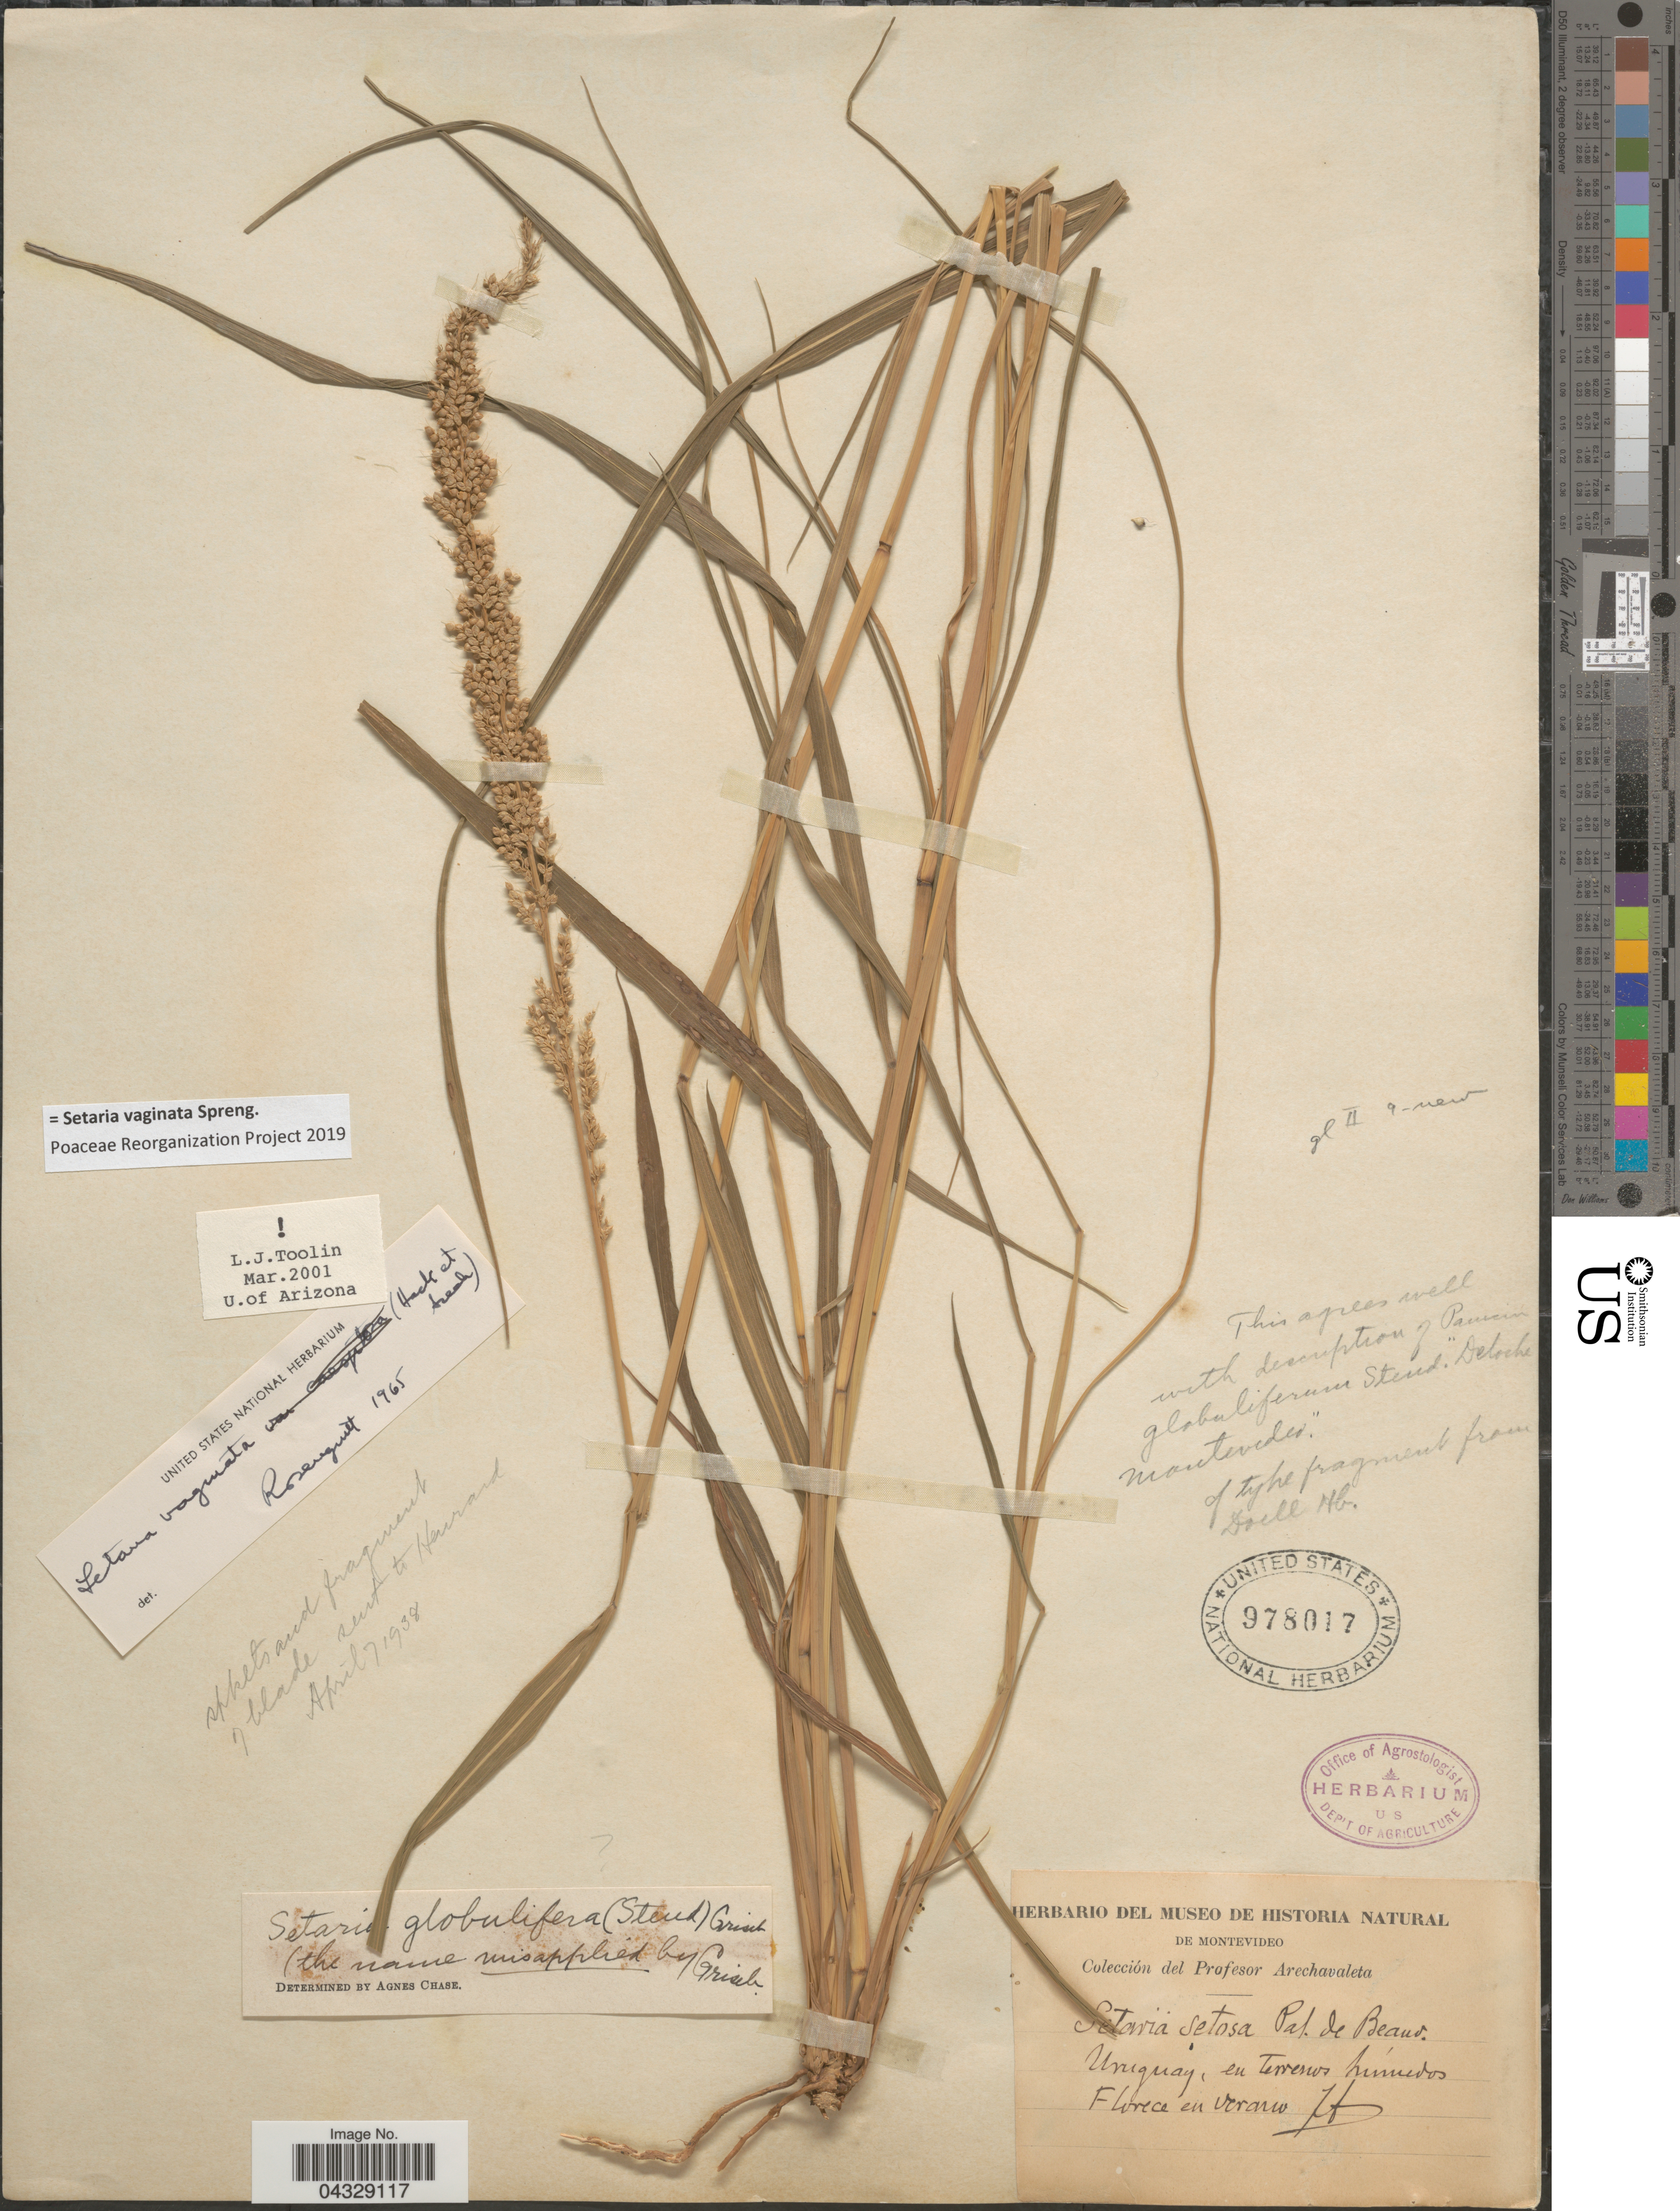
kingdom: Plantae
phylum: Tracheophyta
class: Liliopsida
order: Poales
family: Poaceae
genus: Setaria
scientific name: Setaria vaginata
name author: Spreng.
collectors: J. Arechavaleta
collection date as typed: Florece en verano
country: Uruguay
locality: En terrenos húmedos.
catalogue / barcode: US 978017